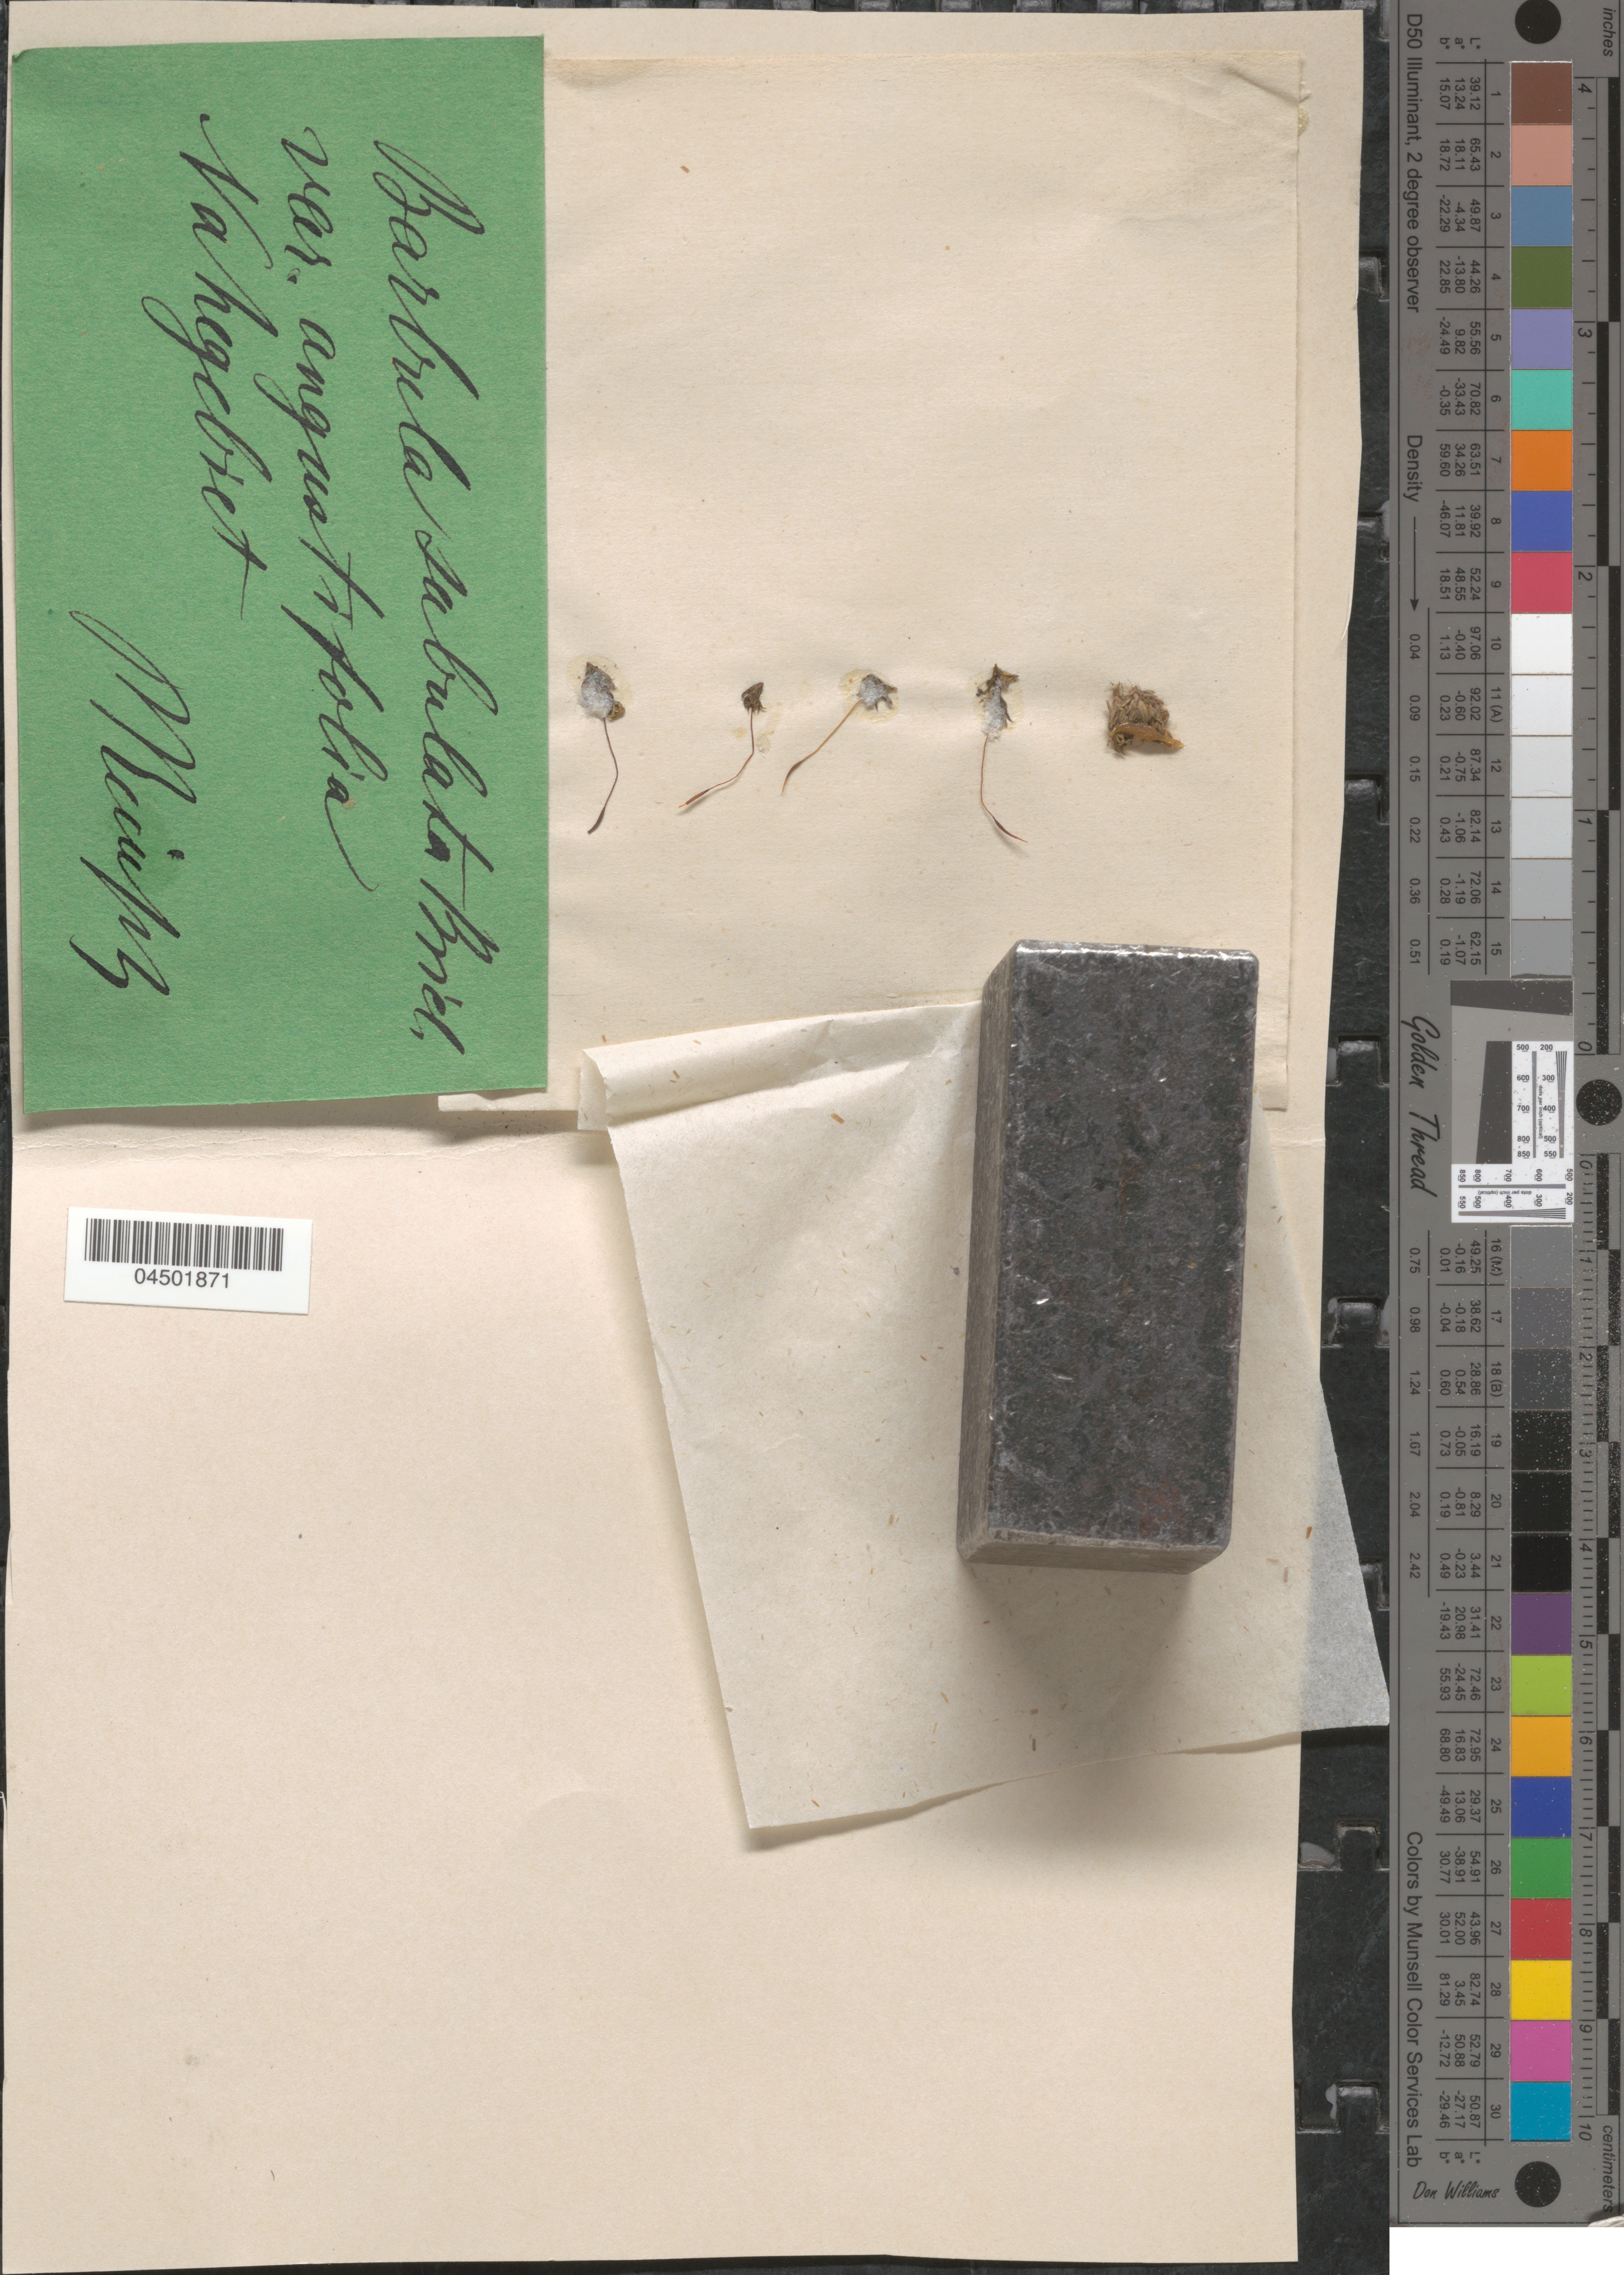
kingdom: Plantae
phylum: Bryophyta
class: Bryopsida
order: Pottiales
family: Pottiaceae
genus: Tortula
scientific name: Tortula subulata var. angustifolia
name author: (Schimp. ex Milde) Wijk & Margad.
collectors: P. Reinsch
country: Germany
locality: Nahegebiet.